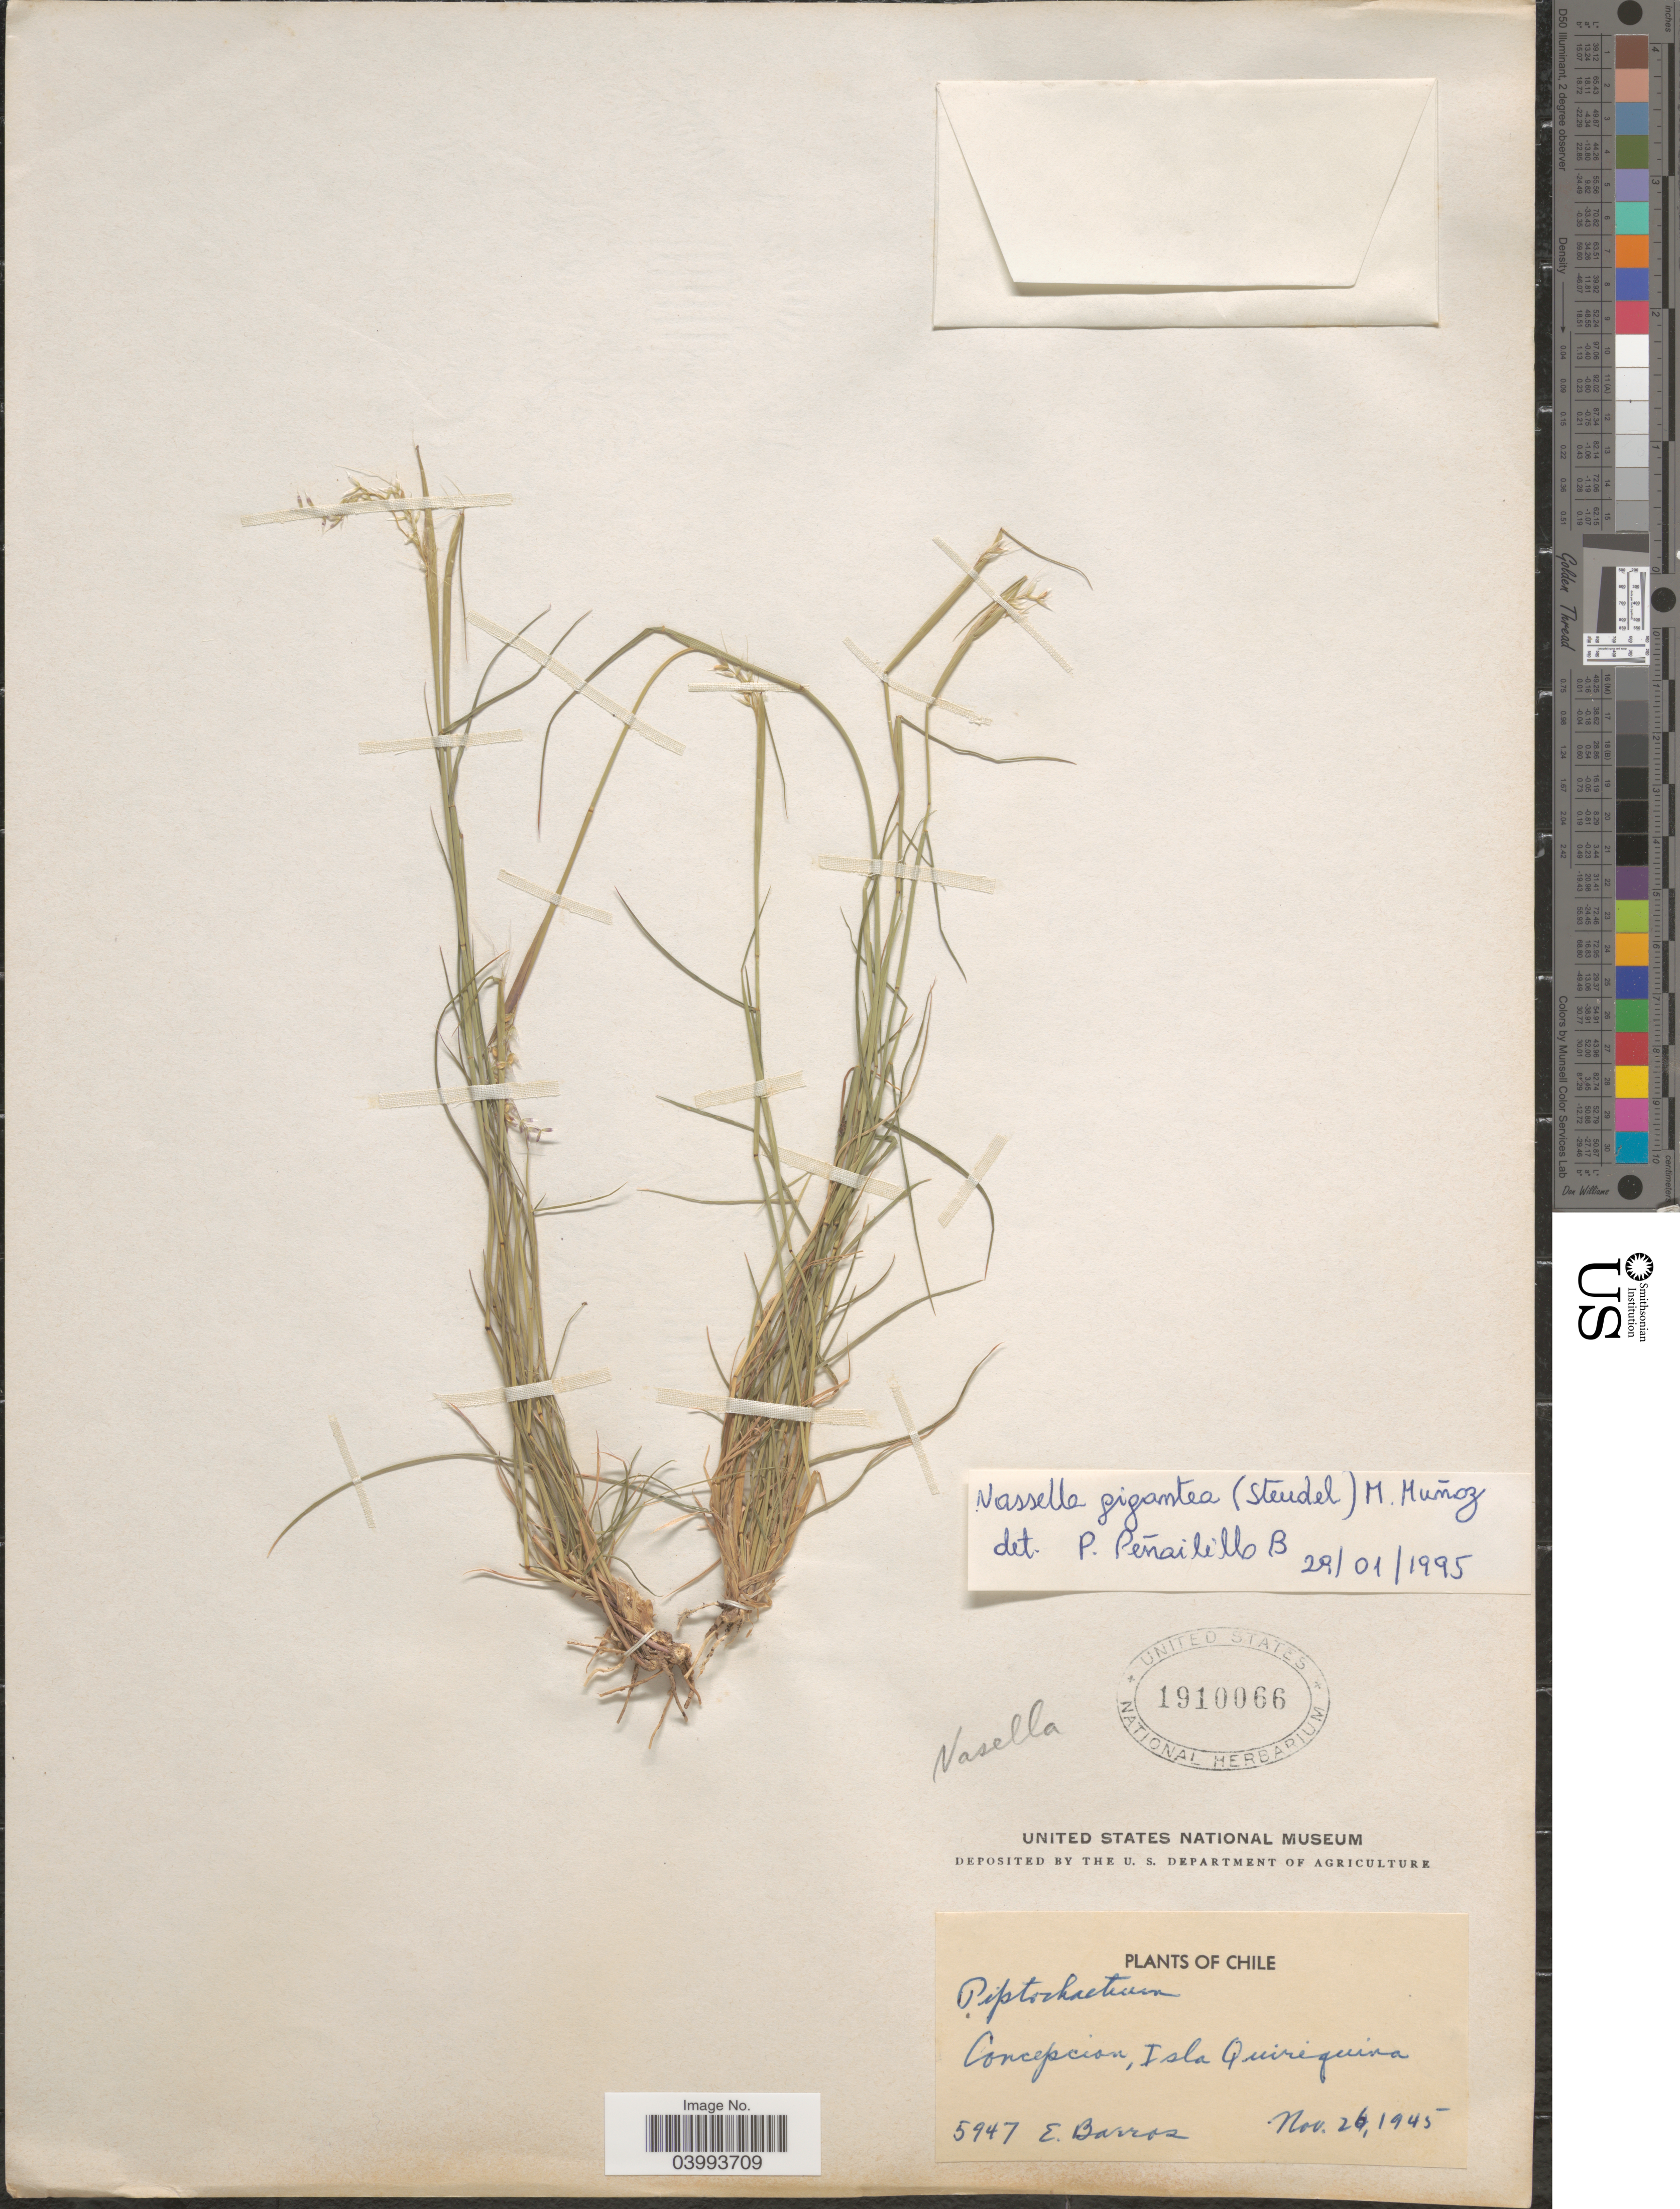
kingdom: Plantae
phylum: Tracheophyta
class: Liliopsida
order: Poales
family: Poaceae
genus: Nassella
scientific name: Nassella gigantea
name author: (Steud.) Muñoz-Schick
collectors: E. Barros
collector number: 5947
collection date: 1945-11-26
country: Chile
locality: Concepcion, Isla Quirequina.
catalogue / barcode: US 1910066